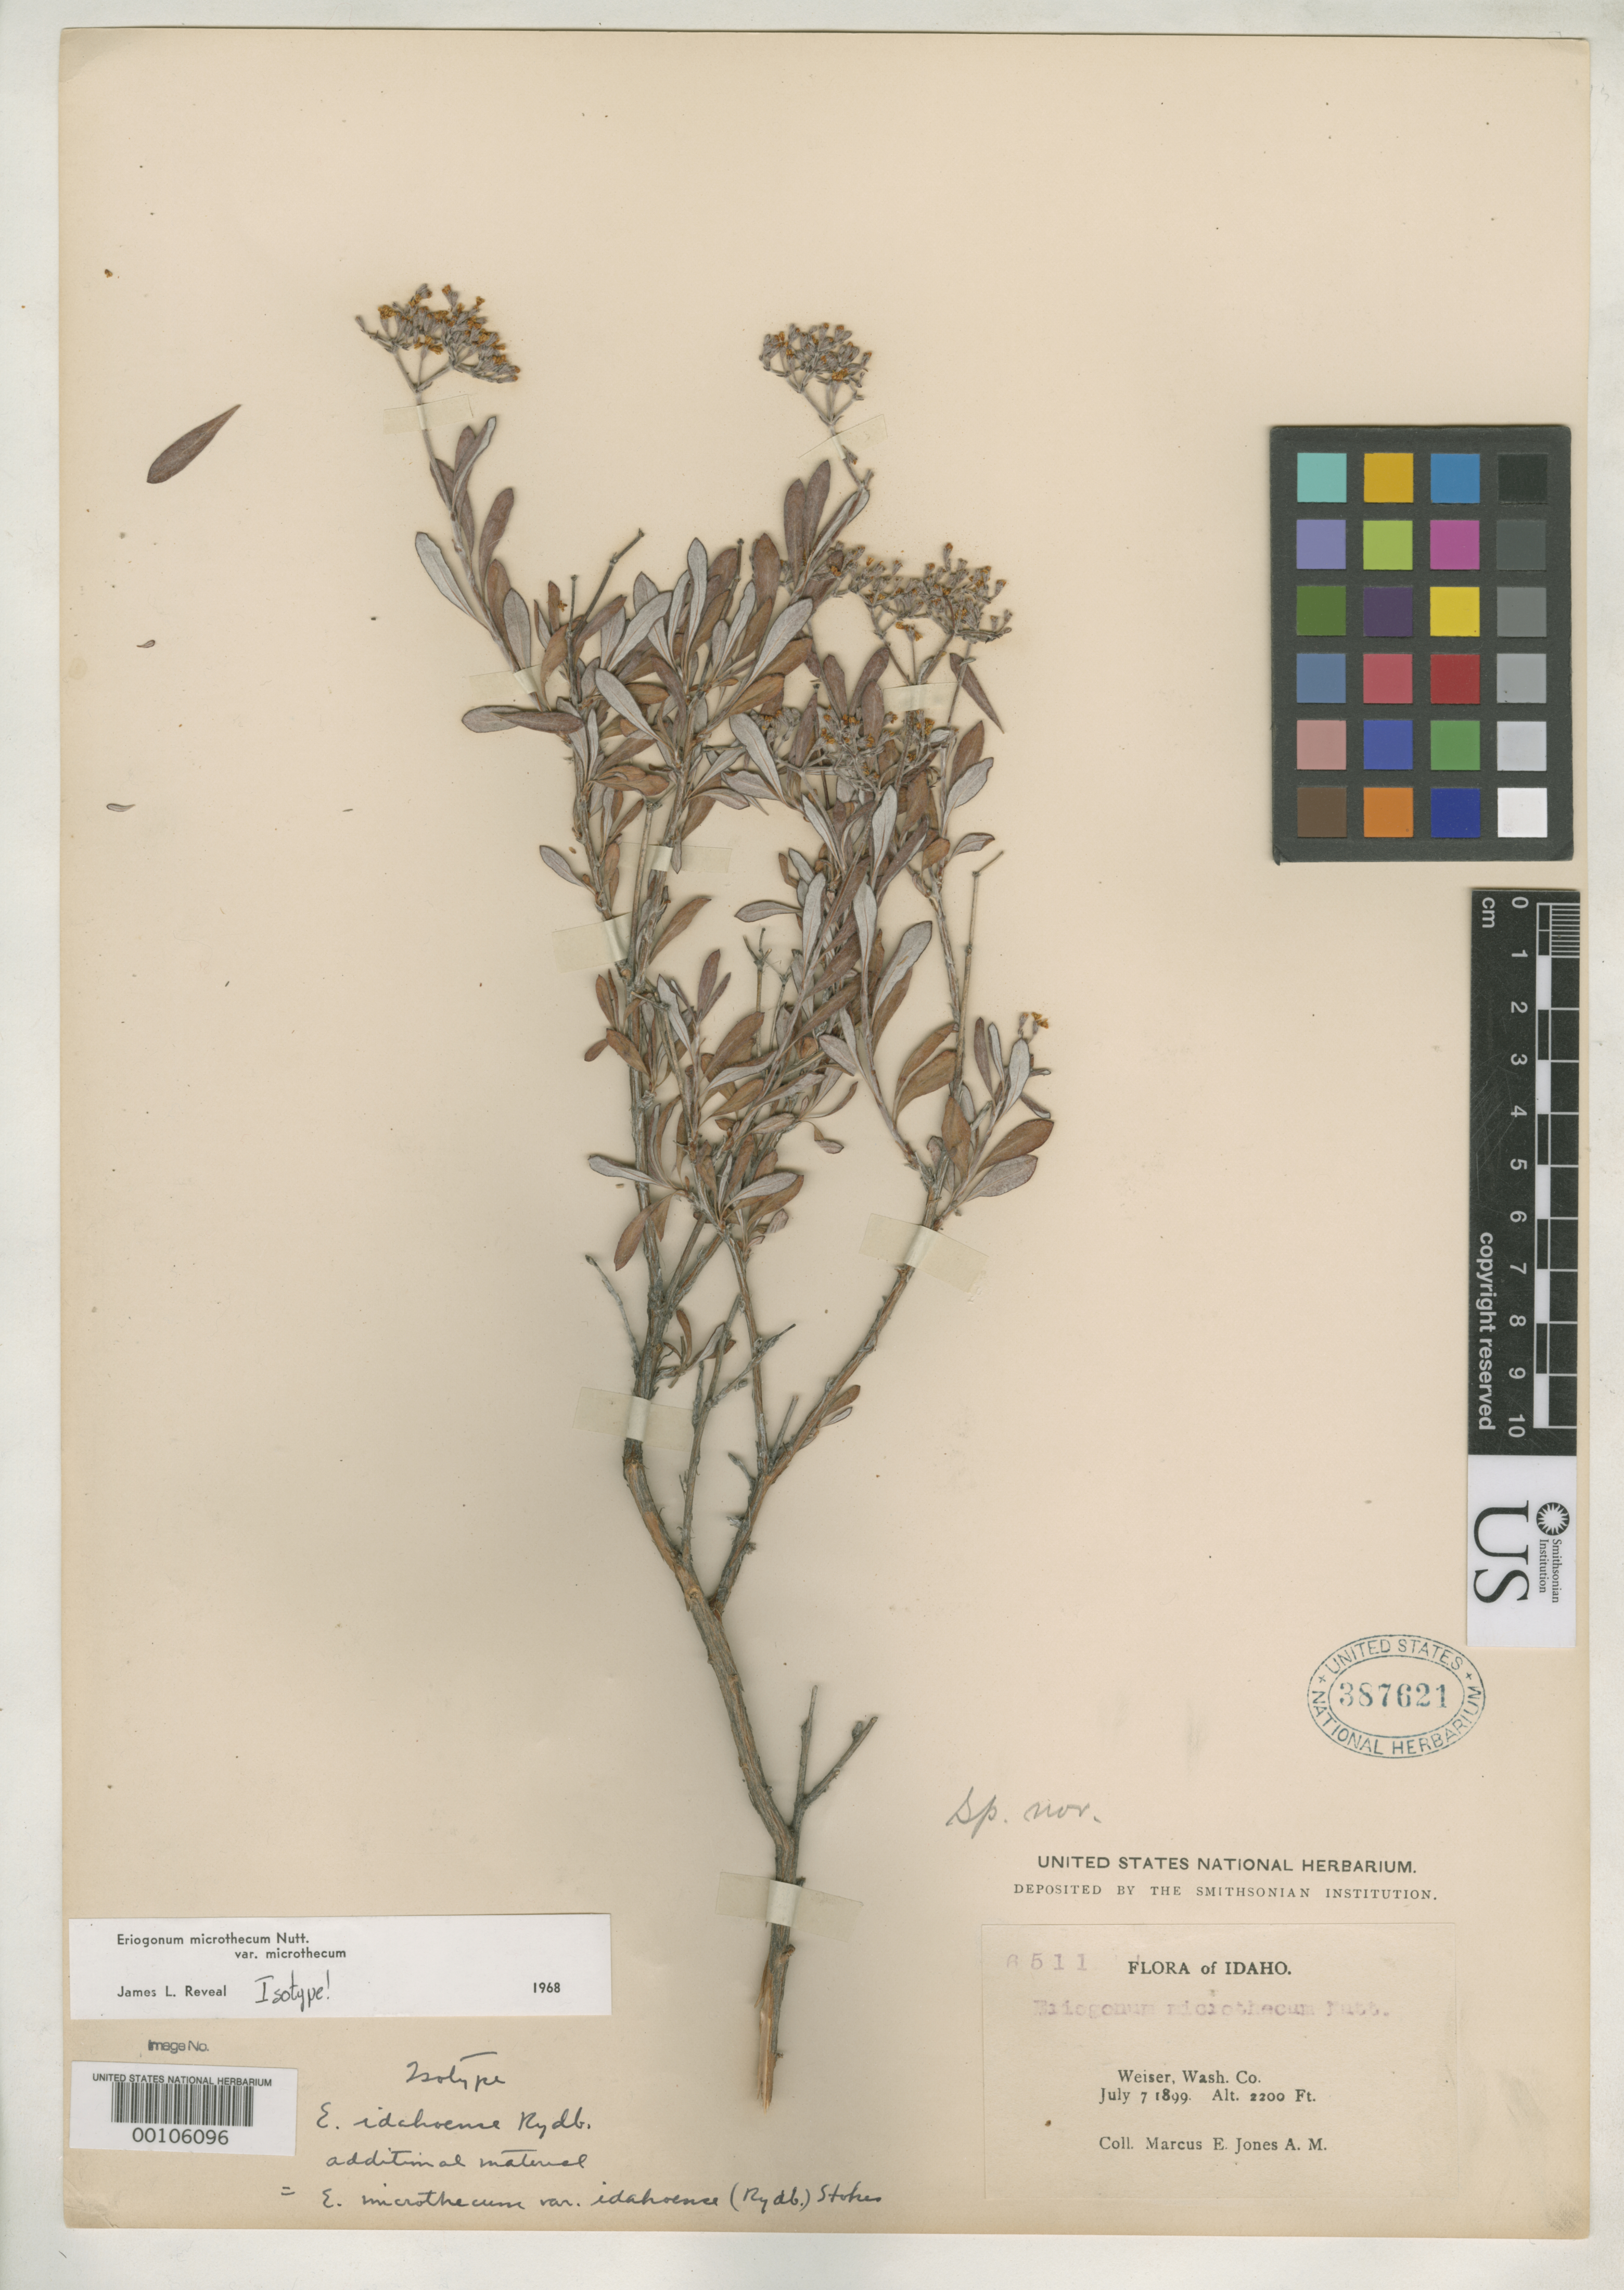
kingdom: Plantae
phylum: Tracheophyta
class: Magnoliopsida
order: Caryophyllales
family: Polygonaceae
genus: Eriogonum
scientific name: Eriogonum idahoense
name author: Rydb.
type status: Isotype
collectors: M. E. Jones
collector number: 6511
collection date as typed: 07 Jul 1899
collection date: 1899-07-07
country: United States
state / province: Idaho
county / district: Washington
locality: Weiser.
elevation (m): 671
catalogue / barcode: US 387621